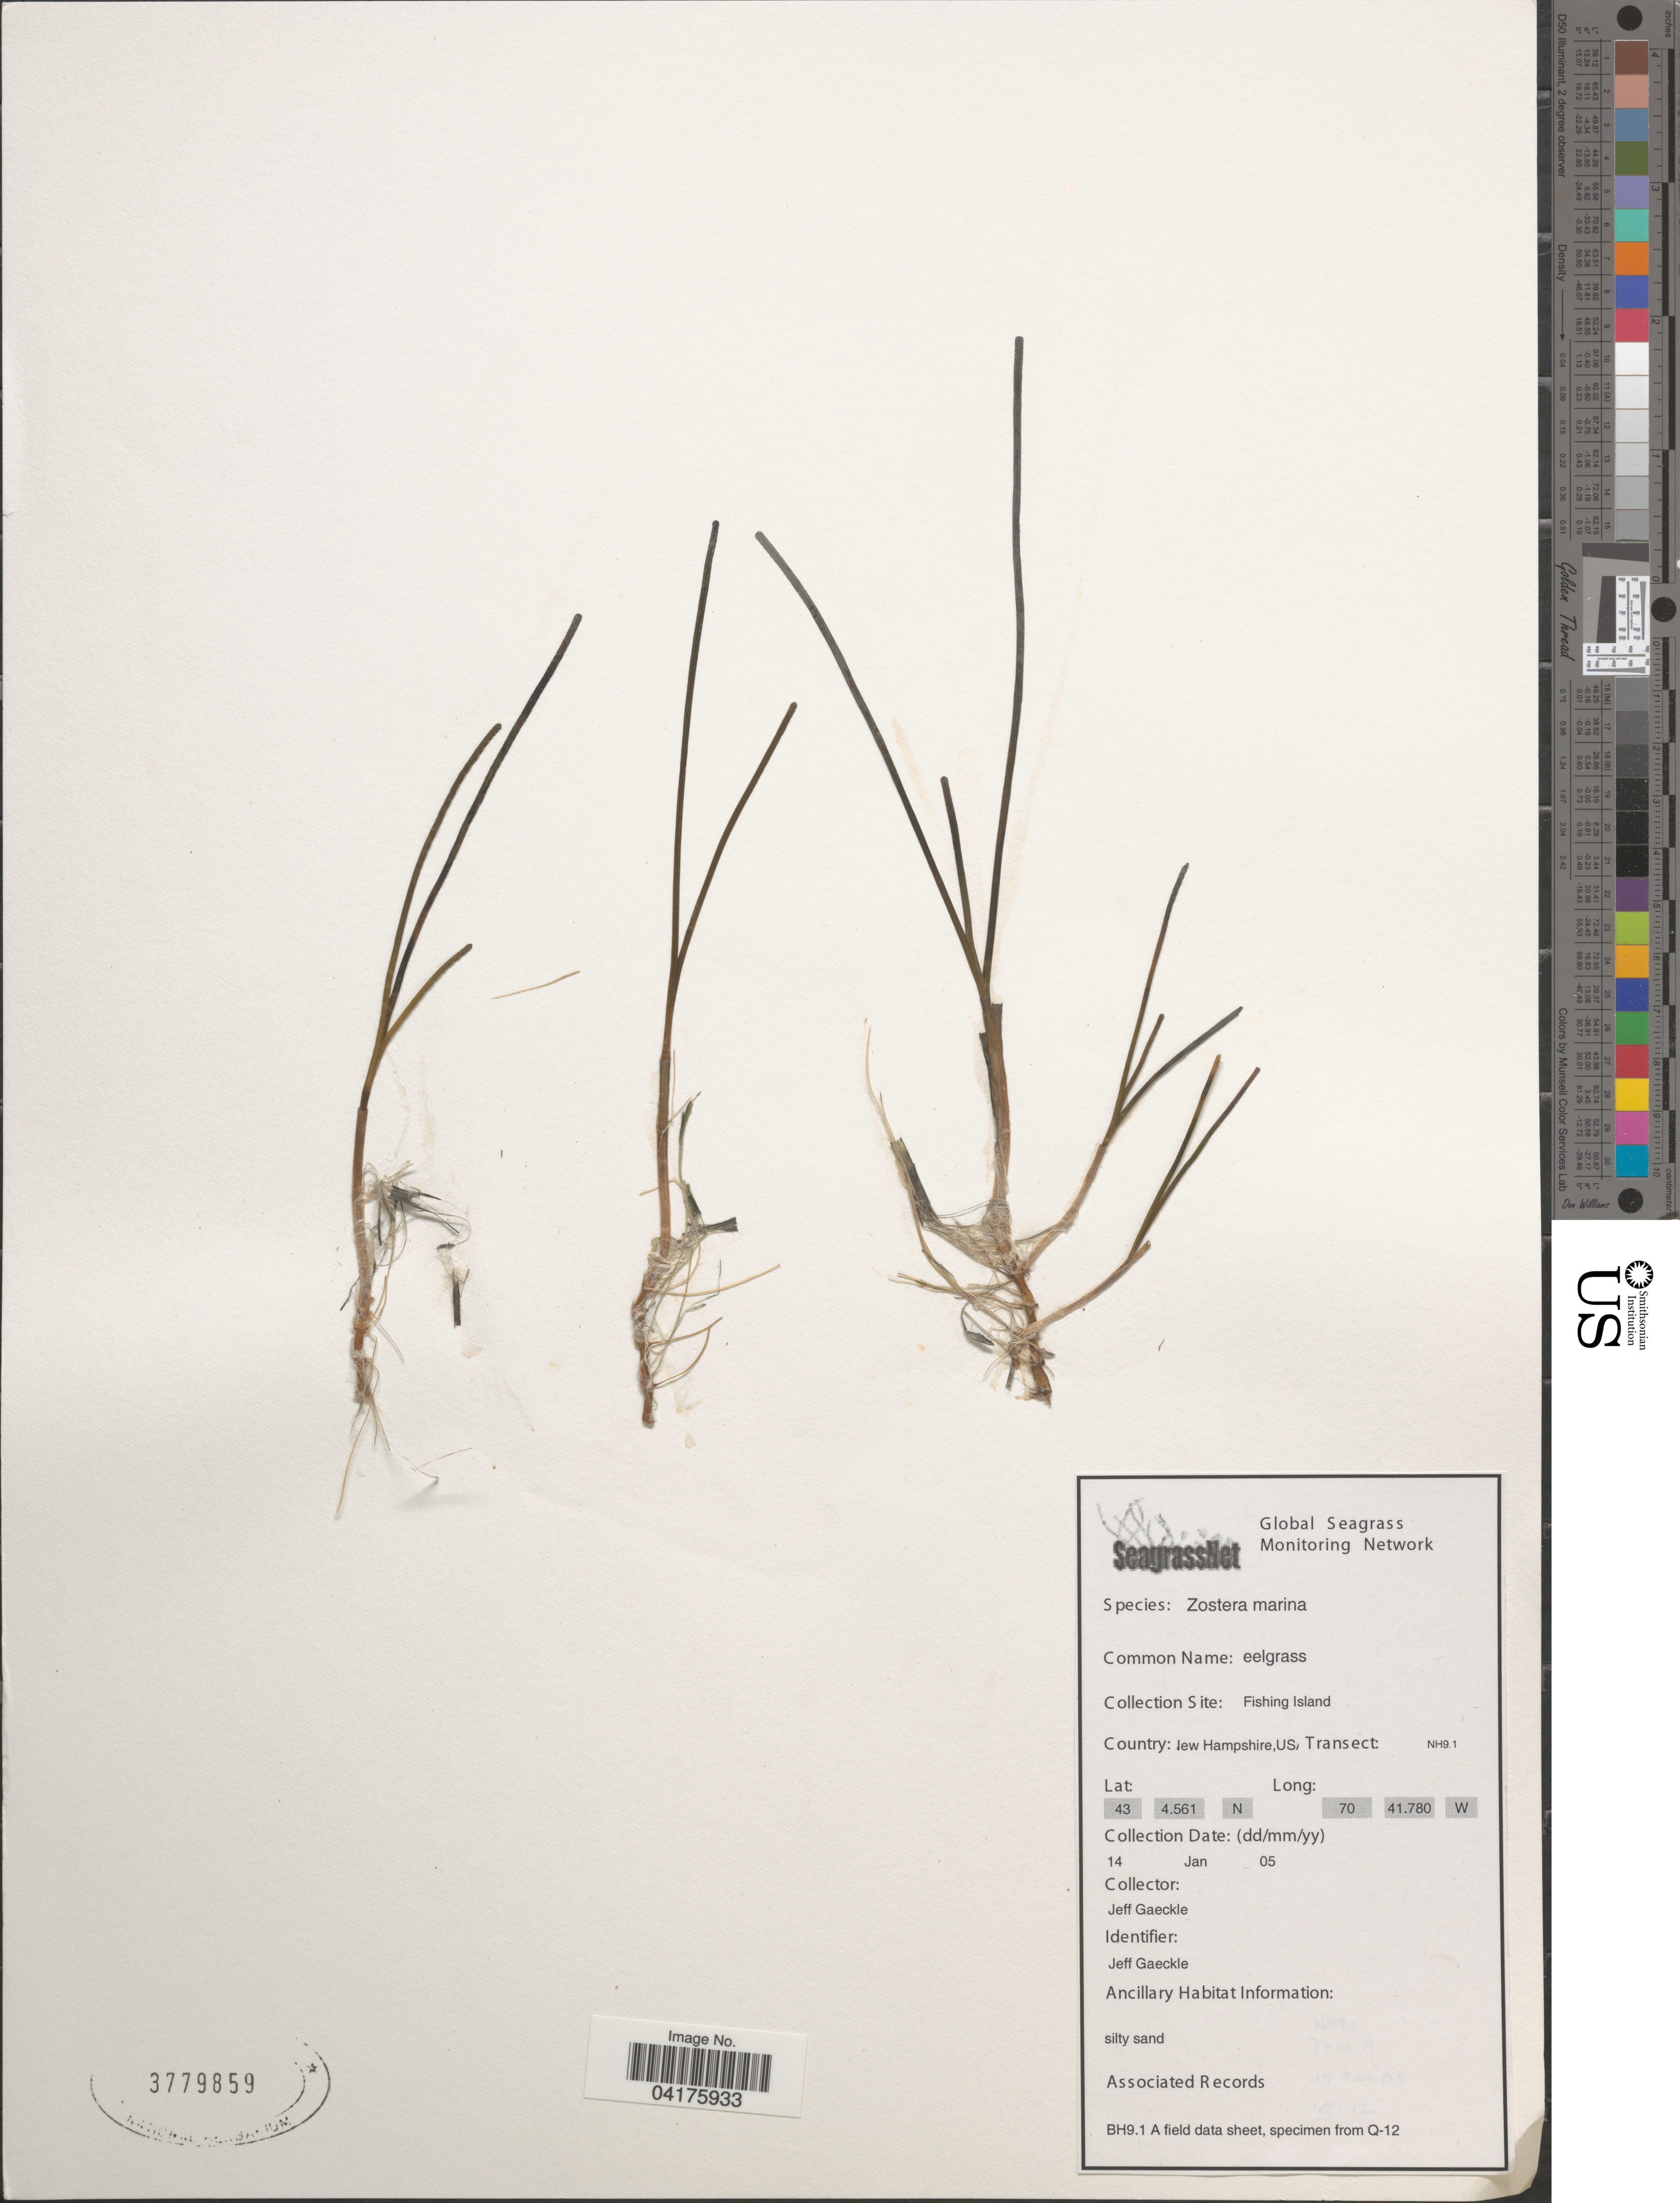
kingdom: Plantae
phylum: Tracheophyta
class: Liliopsida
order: Alismatales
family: Zosteraceae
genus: Zostera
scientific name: Zostera marina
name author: L.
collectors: J. Gaeckle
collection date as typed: Transcribed d/m/y: 14/1/5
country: United States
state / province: New Hampshire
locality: Fishing Island. Transect: NH9.1.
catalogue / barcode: US 3779859